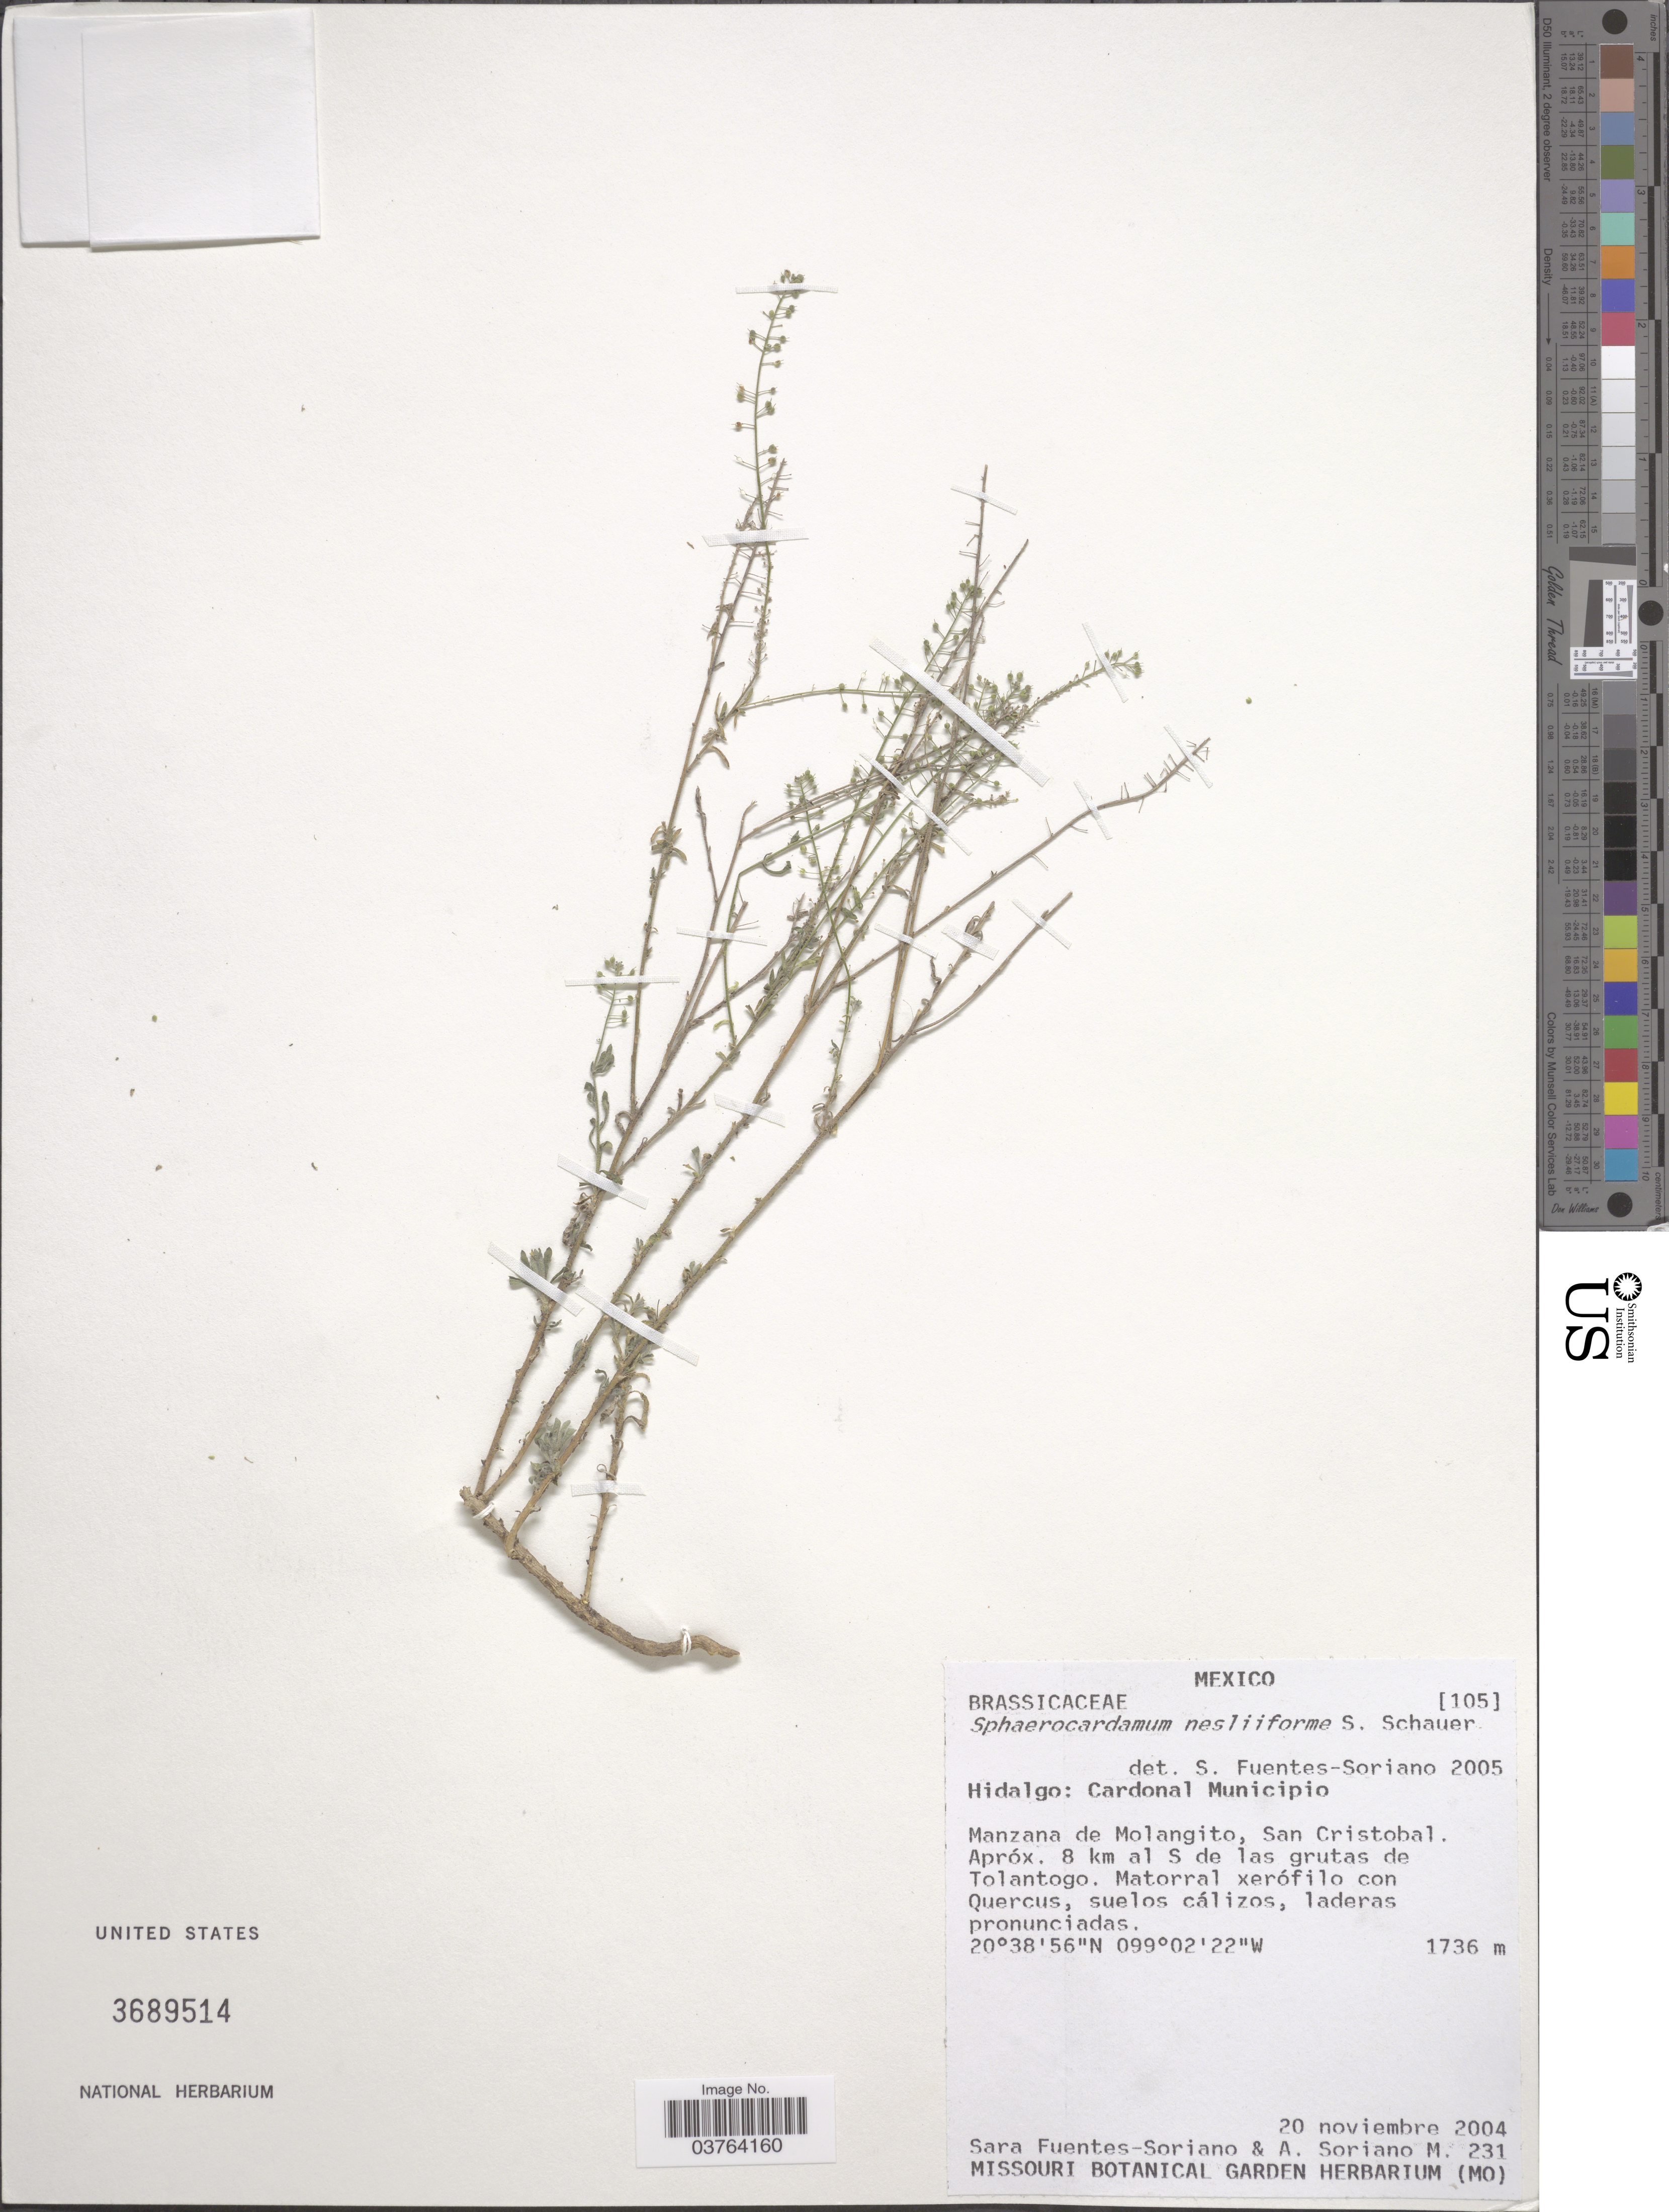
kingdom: Plantae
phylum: Tracheophyta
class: Magnoliopsida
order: Brassicales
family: Brassicaceae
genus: Sphaerocardamum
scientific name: Sphaerocardamum nesliiforme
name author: S. Schauer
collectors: S. Fuentes-Soriano & A. Soriano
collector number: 231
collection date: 2004-11-20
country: Mexico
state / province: Hidalgo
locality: Cardonal Municipio. Manzana de Molangito, San Cristobal. Apróx. 8 km al S de las grutas de Tolantogo.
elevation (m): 1736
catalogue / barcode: US 3689514